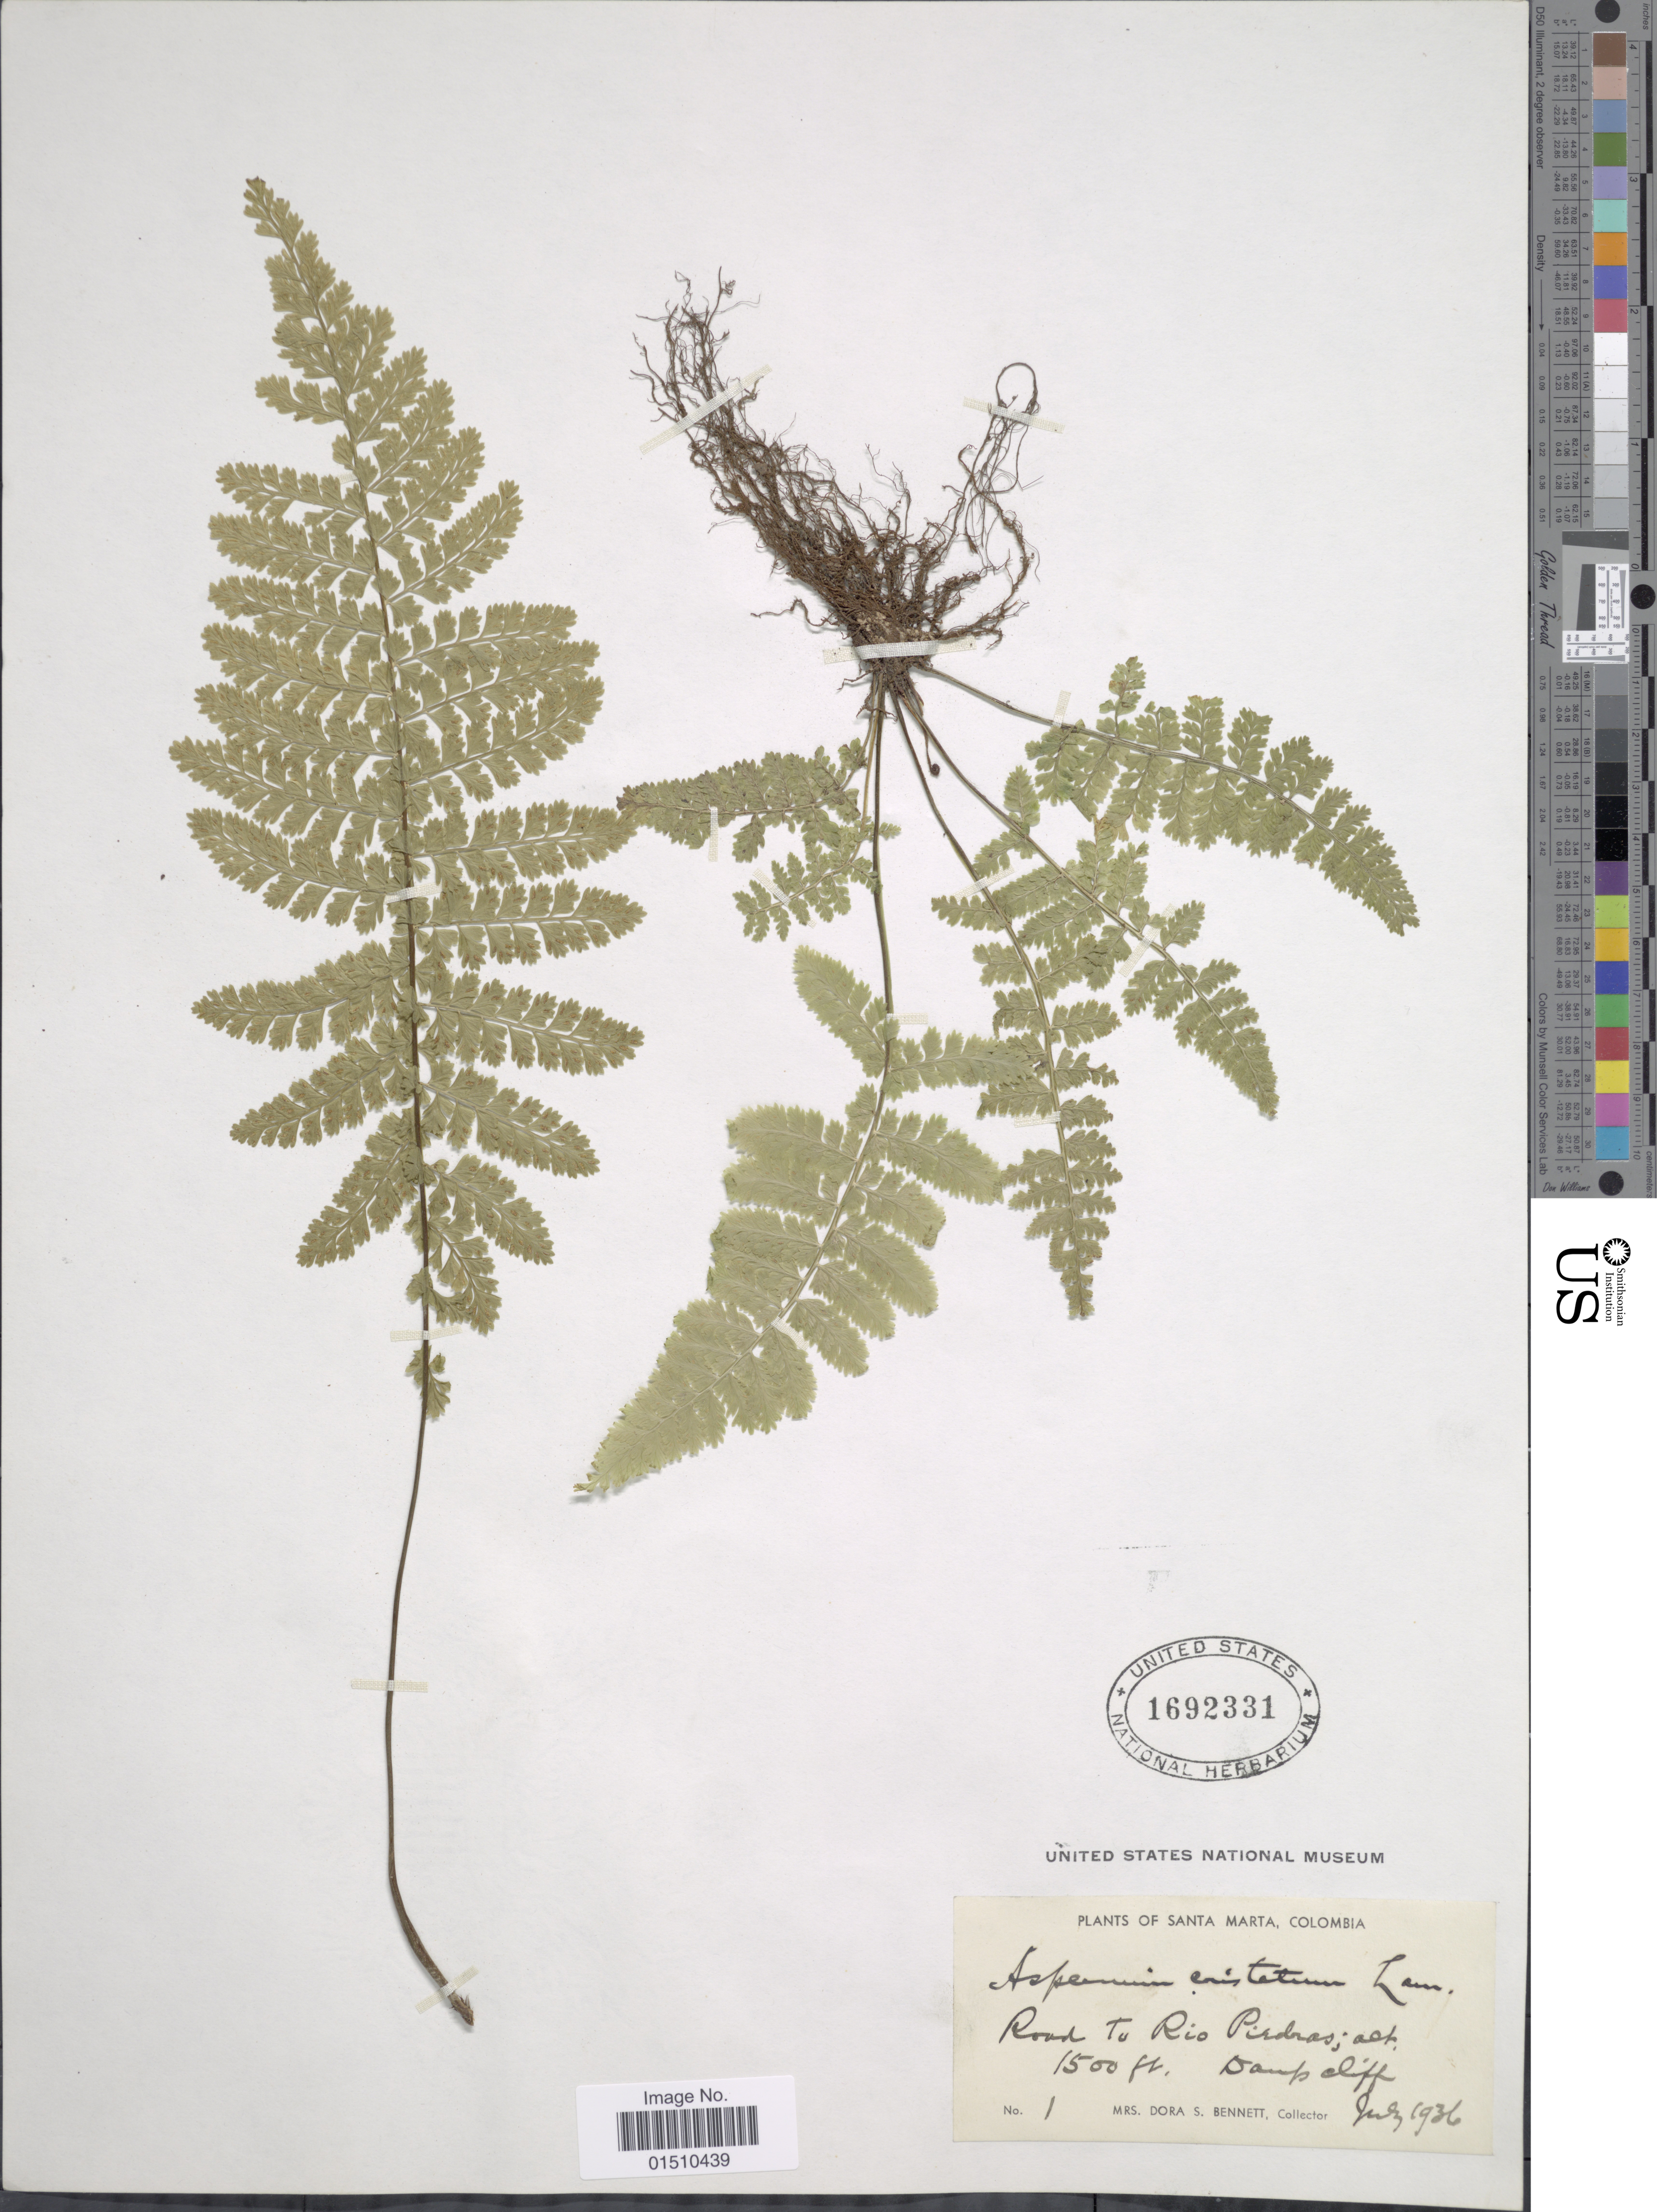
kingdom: Plantae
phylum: Tracheophyta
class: Polypodiopsida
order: Polypodiales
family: Aspleniaceae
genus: Asplenium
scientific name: Asplenium cristatum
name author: Lam.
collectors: D. Bennett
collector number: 1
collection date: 1936-07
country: Colombia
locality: Santa Marta, Colombia, Road to Rio Piedras.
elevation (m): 457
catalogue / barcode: US 1692331